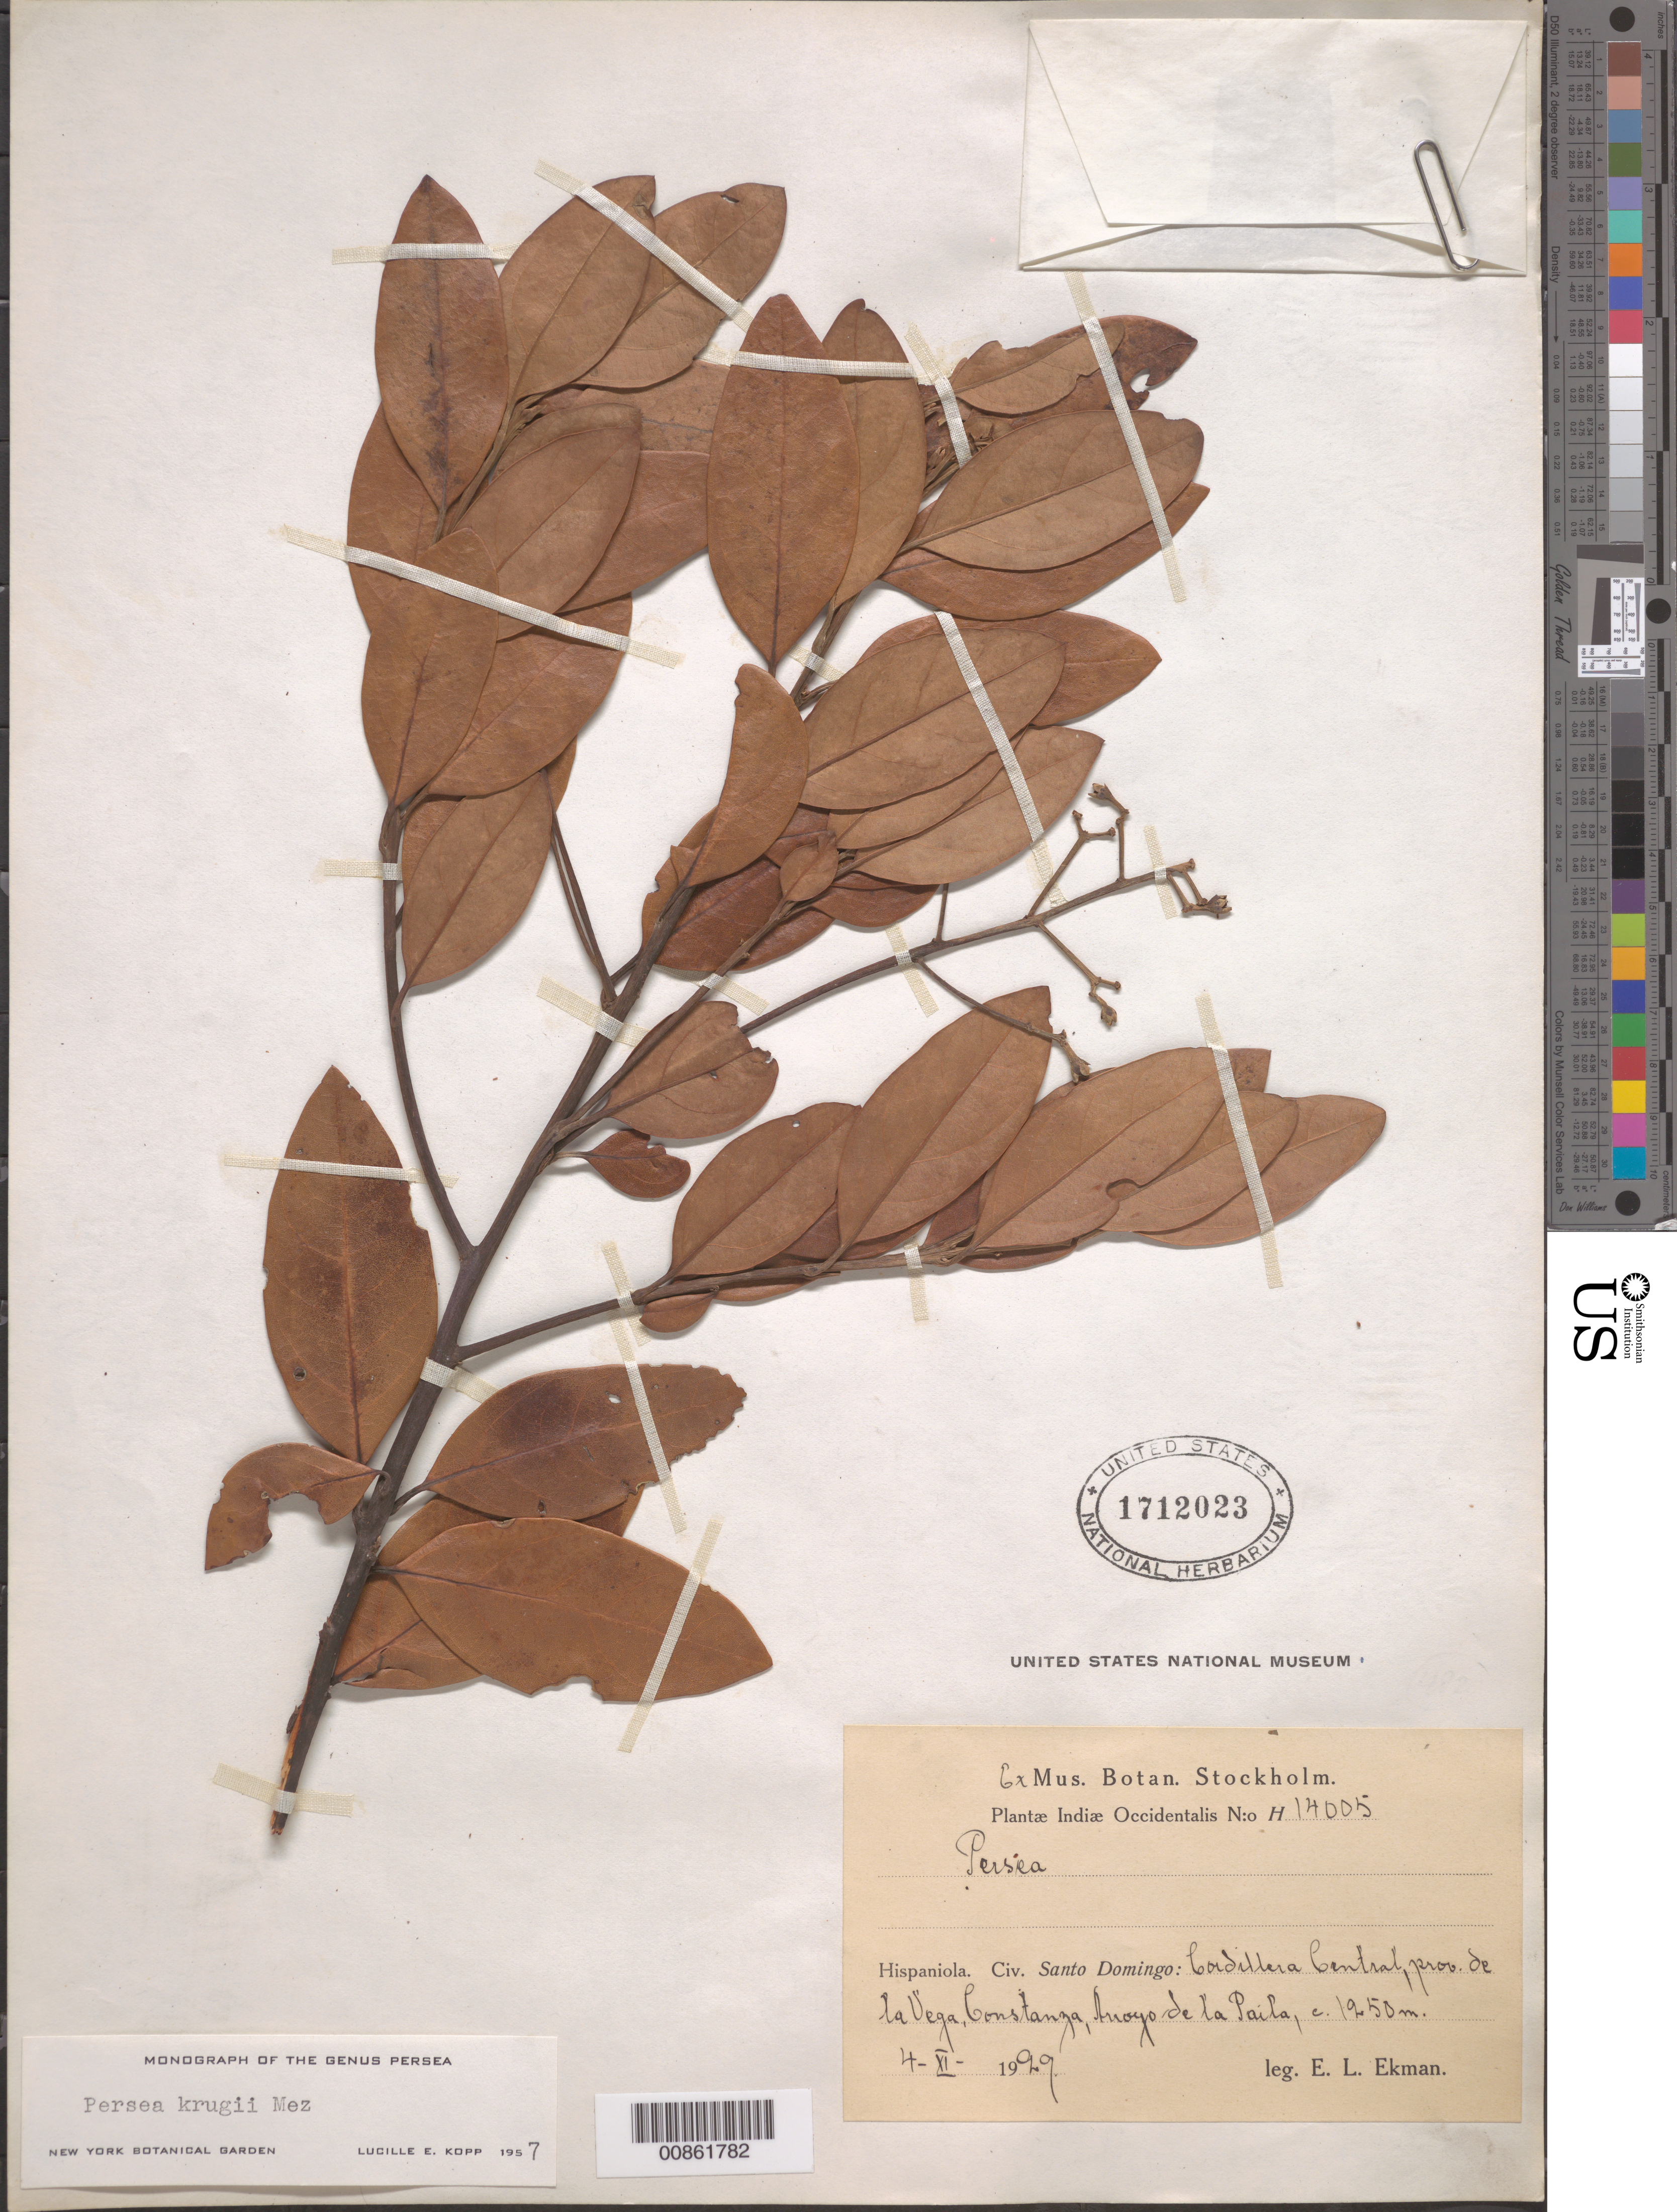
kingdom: Plantae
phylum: Tracheophyta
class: Magnoliopsida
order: Laurales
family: Lauraceae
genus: Persea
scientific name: Persea krugii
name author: Mez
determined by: Kopp, L. E., (NY), New York Botanical Garden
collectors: E. L. Ekman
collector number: H 14005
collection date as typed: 04 Nov 1929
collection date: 1929-11-04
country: Dominican Republic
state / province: La Vega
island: Hispaniola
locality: Cordillera Central, Constanza, Arroyo de la Paila.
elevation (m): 1250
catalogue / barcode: US 1712023